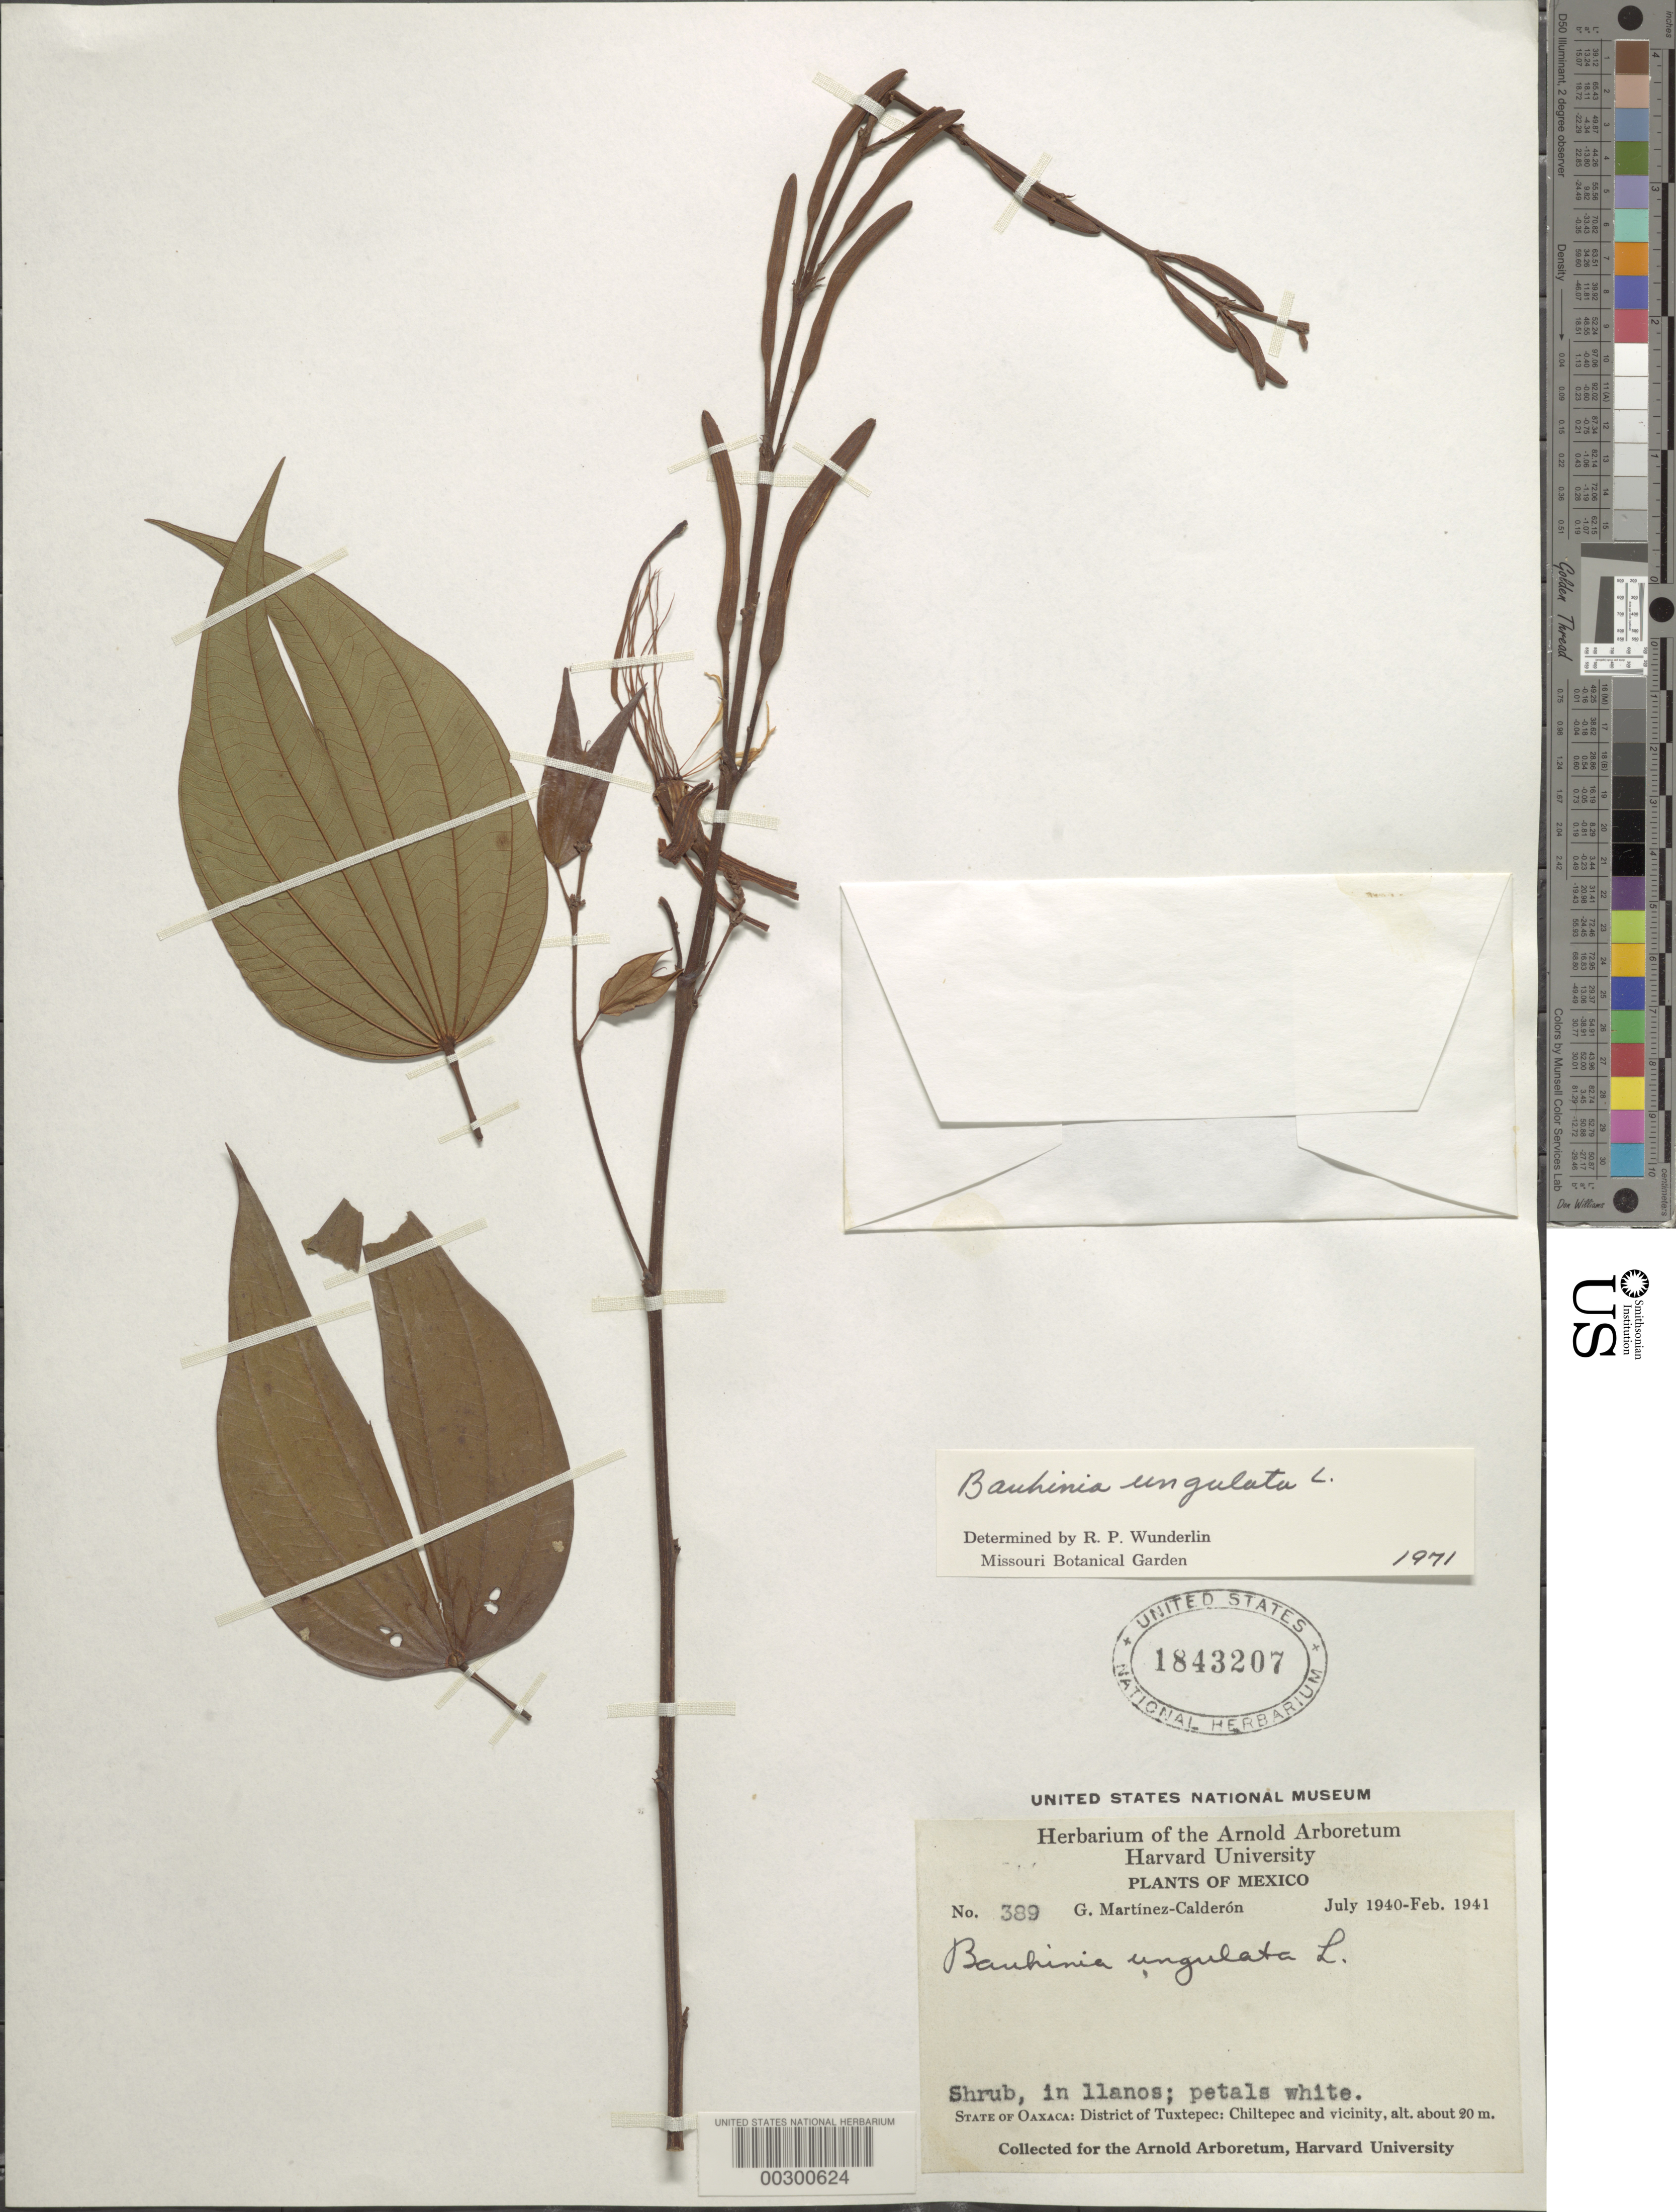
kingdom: Plantae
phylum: Tracheophyta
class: Magnoliopsida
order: Fabales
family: Fabaceae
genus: Bauhinia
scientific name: Bauhinia ungulata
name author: L.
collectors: G. Martínez Calderón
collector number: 389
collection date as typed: Jul 1940 to -- Feb 1941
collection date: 1940-07/1941-02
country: Mexico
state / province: Oaxaca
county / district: San Juan Bautista Tuxtepec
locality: Tuxtepec mun. (?), Chiltepec and vicinity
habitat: In llanos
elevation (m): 20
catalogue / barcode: US 1843207